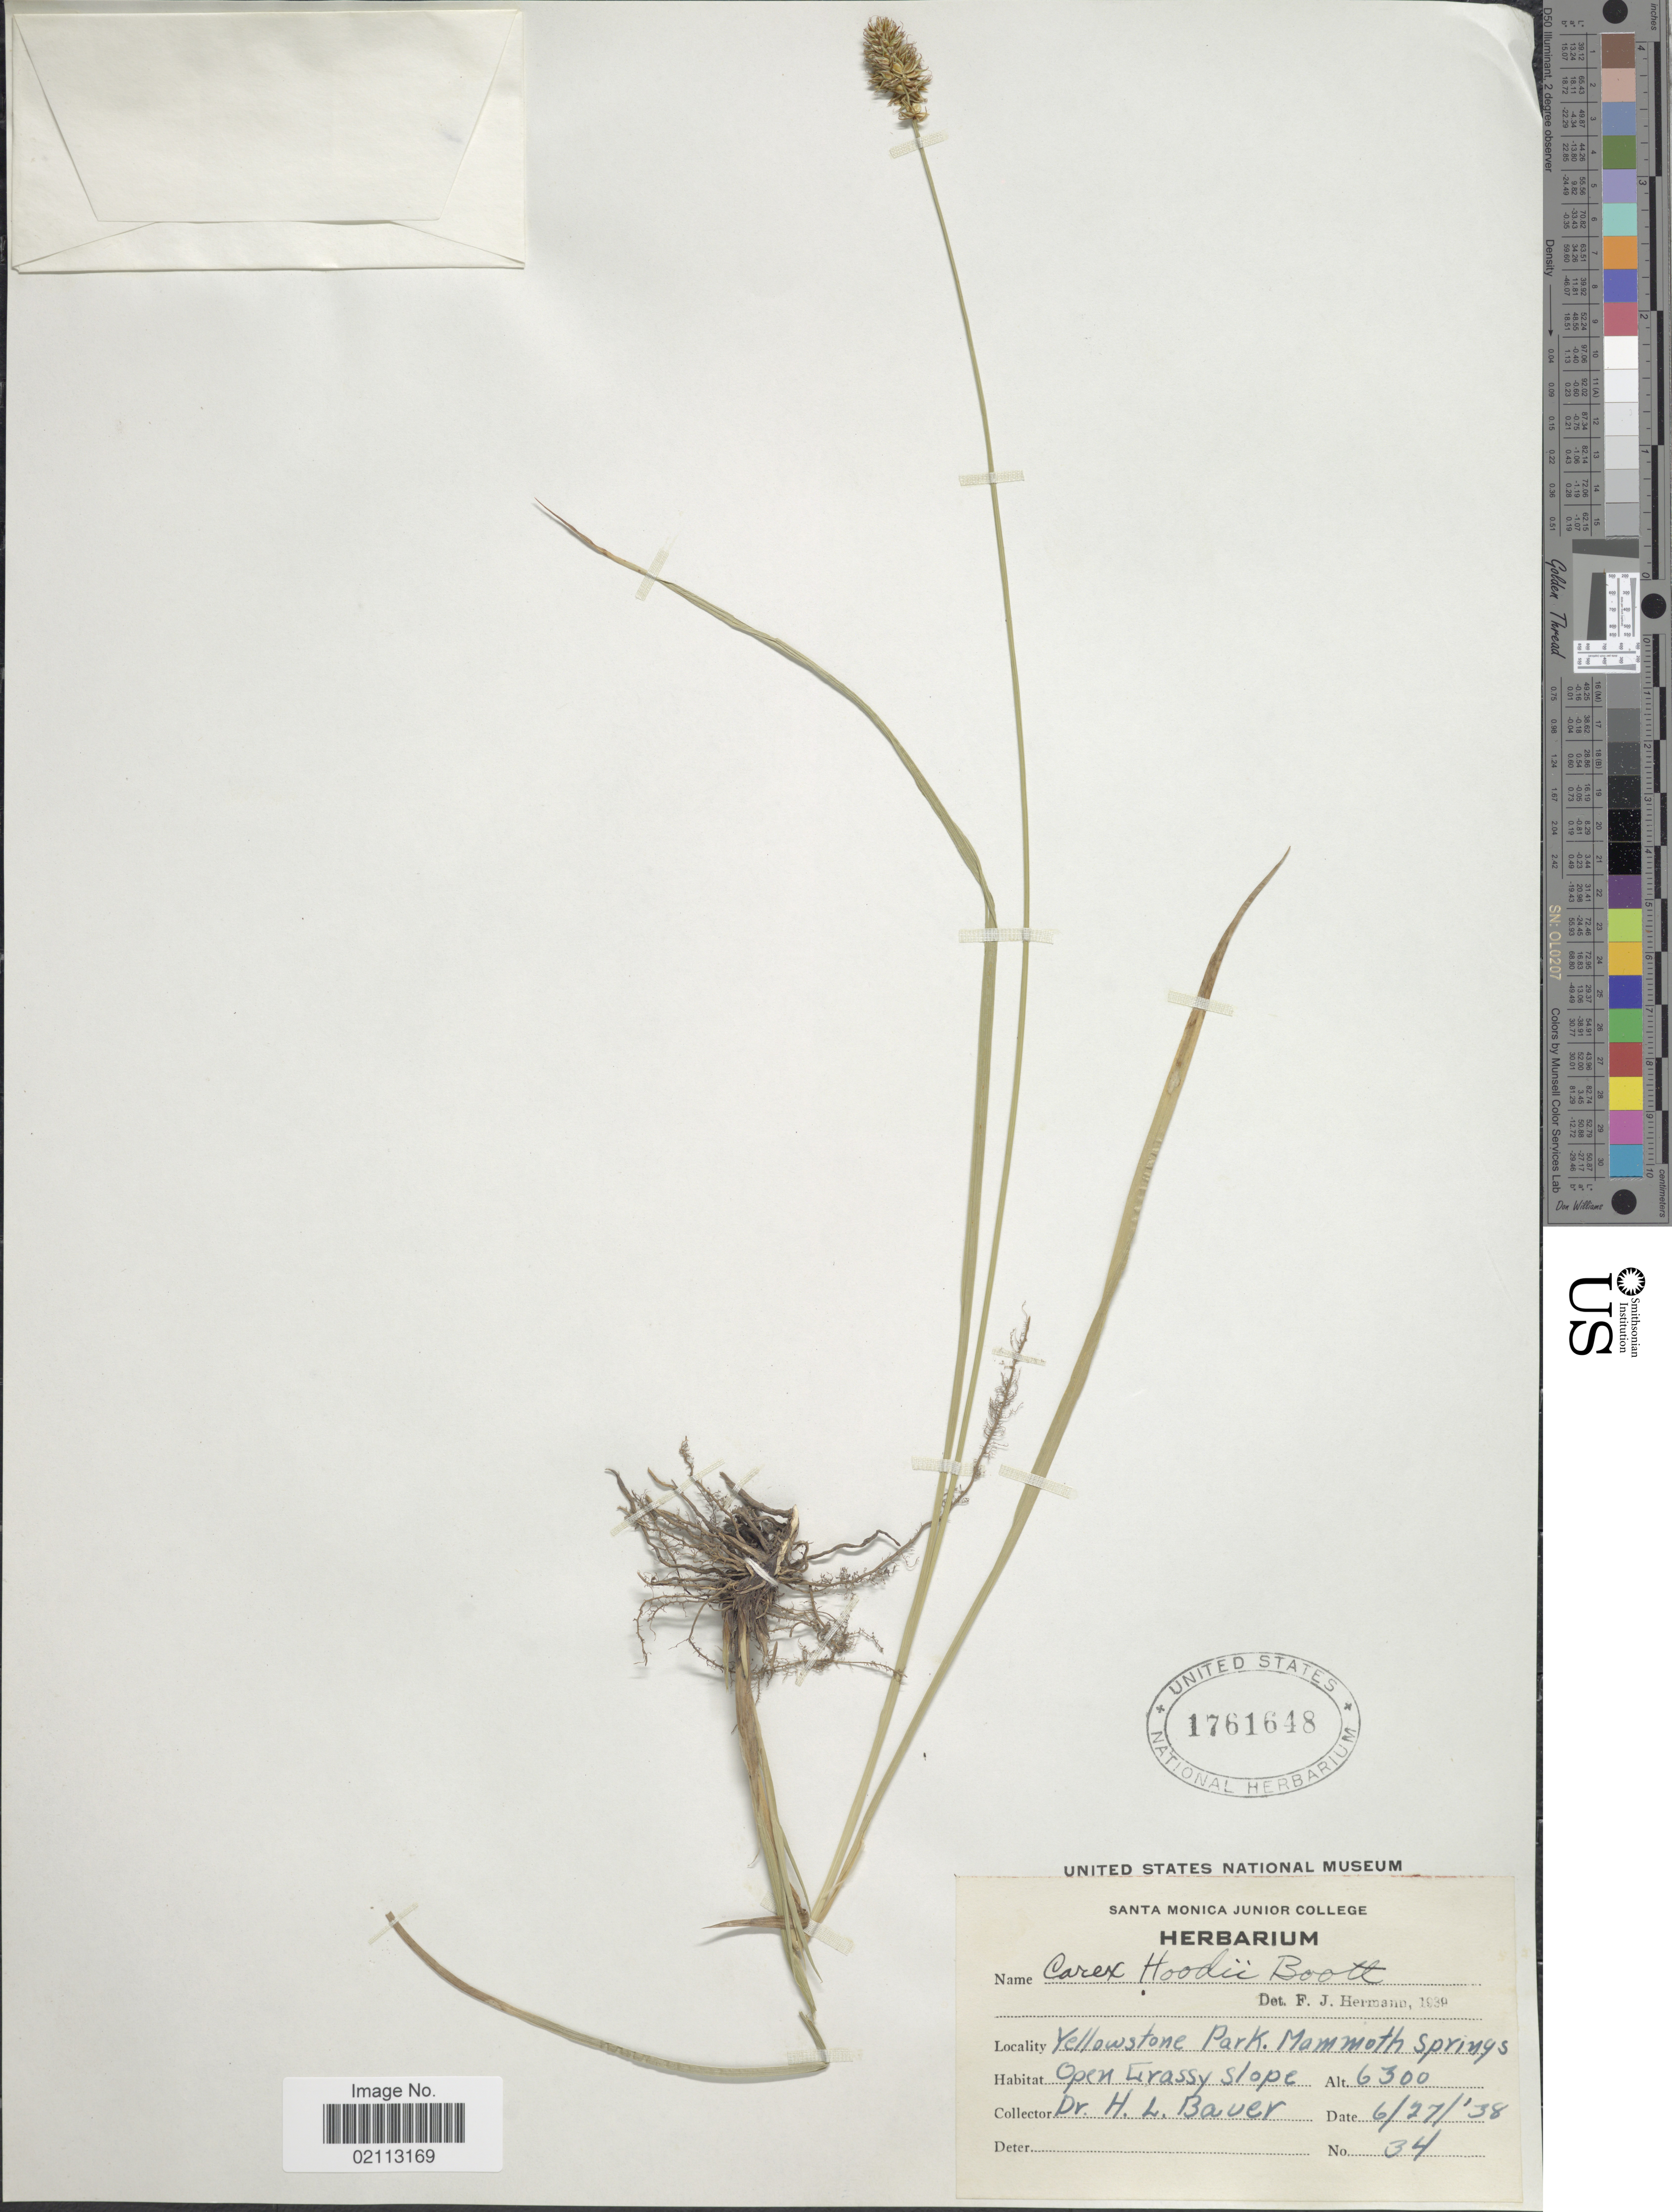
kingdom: Plantae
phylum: Tracheophyta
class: Liliopsida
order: Poales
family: Cyperaceae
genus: Carex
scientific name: Carex hoodii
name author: Boott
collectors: H. Baver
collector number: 34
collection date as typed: Transcribed d/m/y: 27/6/38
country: United States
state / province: Wyoming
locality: Yellowstone Park, Mammoth Springs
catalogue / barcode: US 1761648